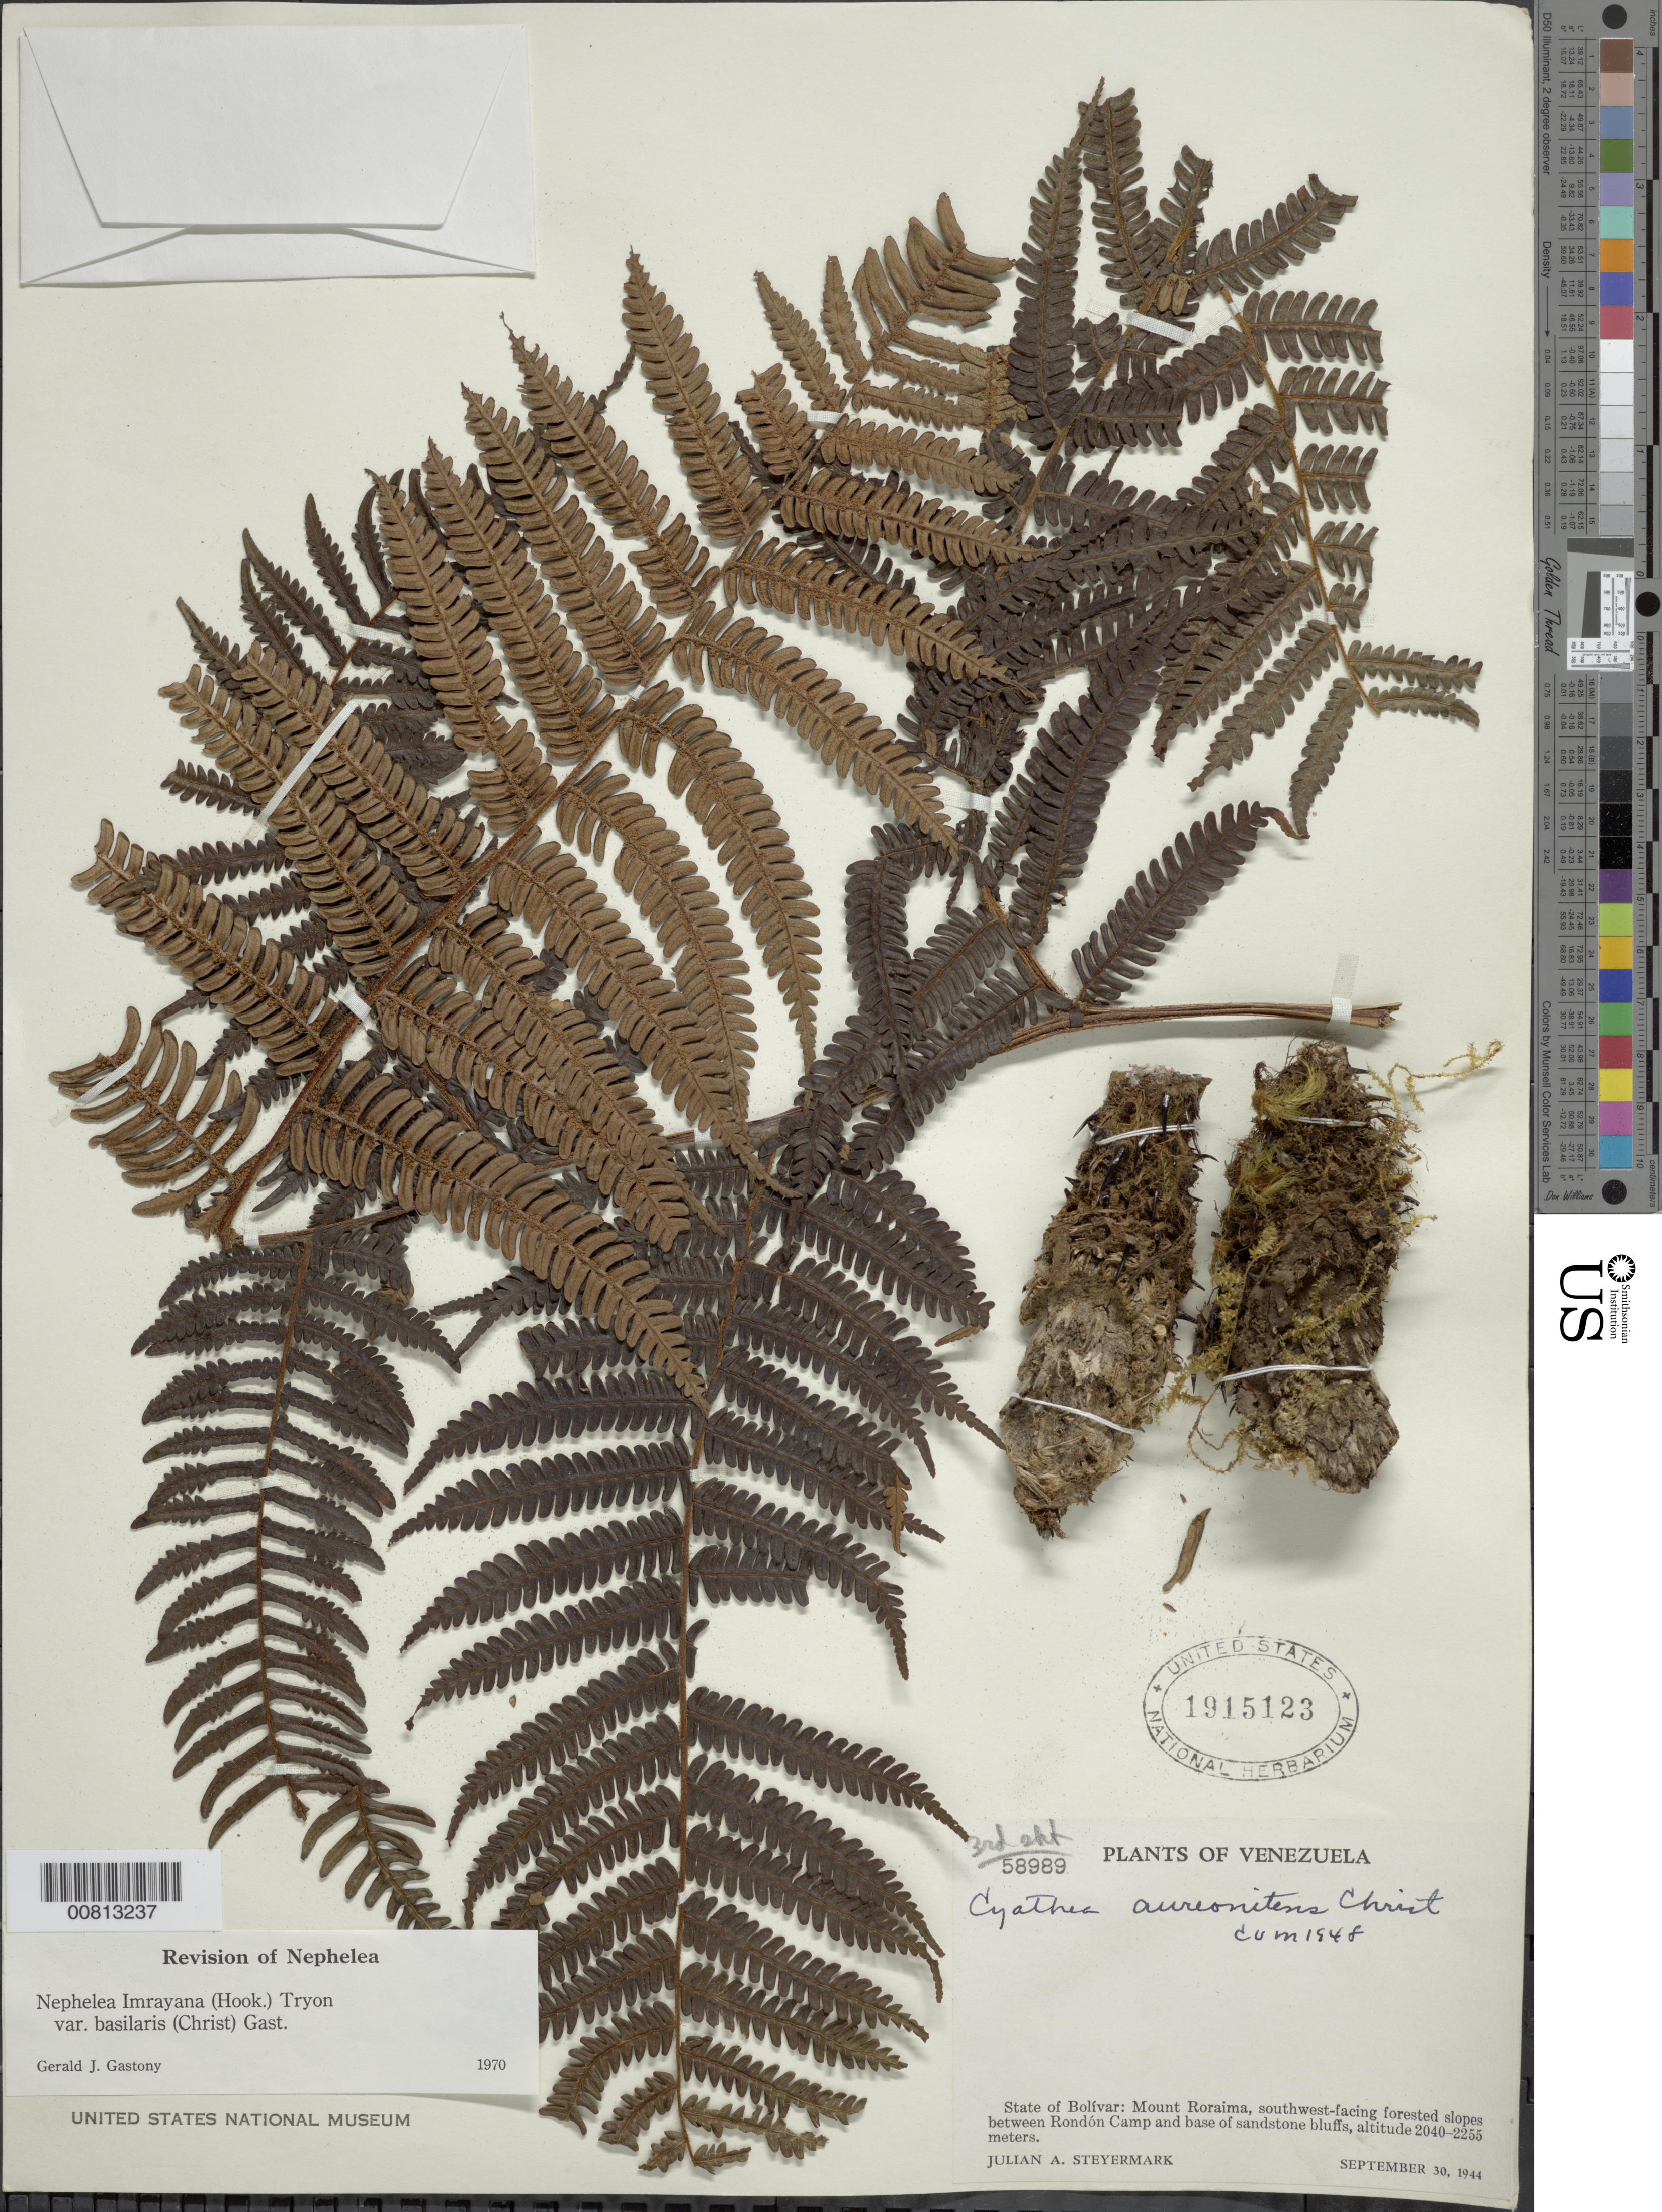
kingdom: Plantae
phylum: Tracheophyta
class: Polypodiopsida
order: Cyatheales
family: Cyatheaceae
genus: Alsophila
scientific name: Alsophila imrayana var. basilaris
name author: (Christ) Lellinger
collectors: J. Steyermark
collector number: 58989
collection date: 1944-09-30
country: Venezuela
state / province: Bolivar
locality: Mount Roraima, southwest-facing forested slopes between Rondon Camp and base of sandstone bluffs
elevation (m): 2040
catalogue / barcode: US 1915123